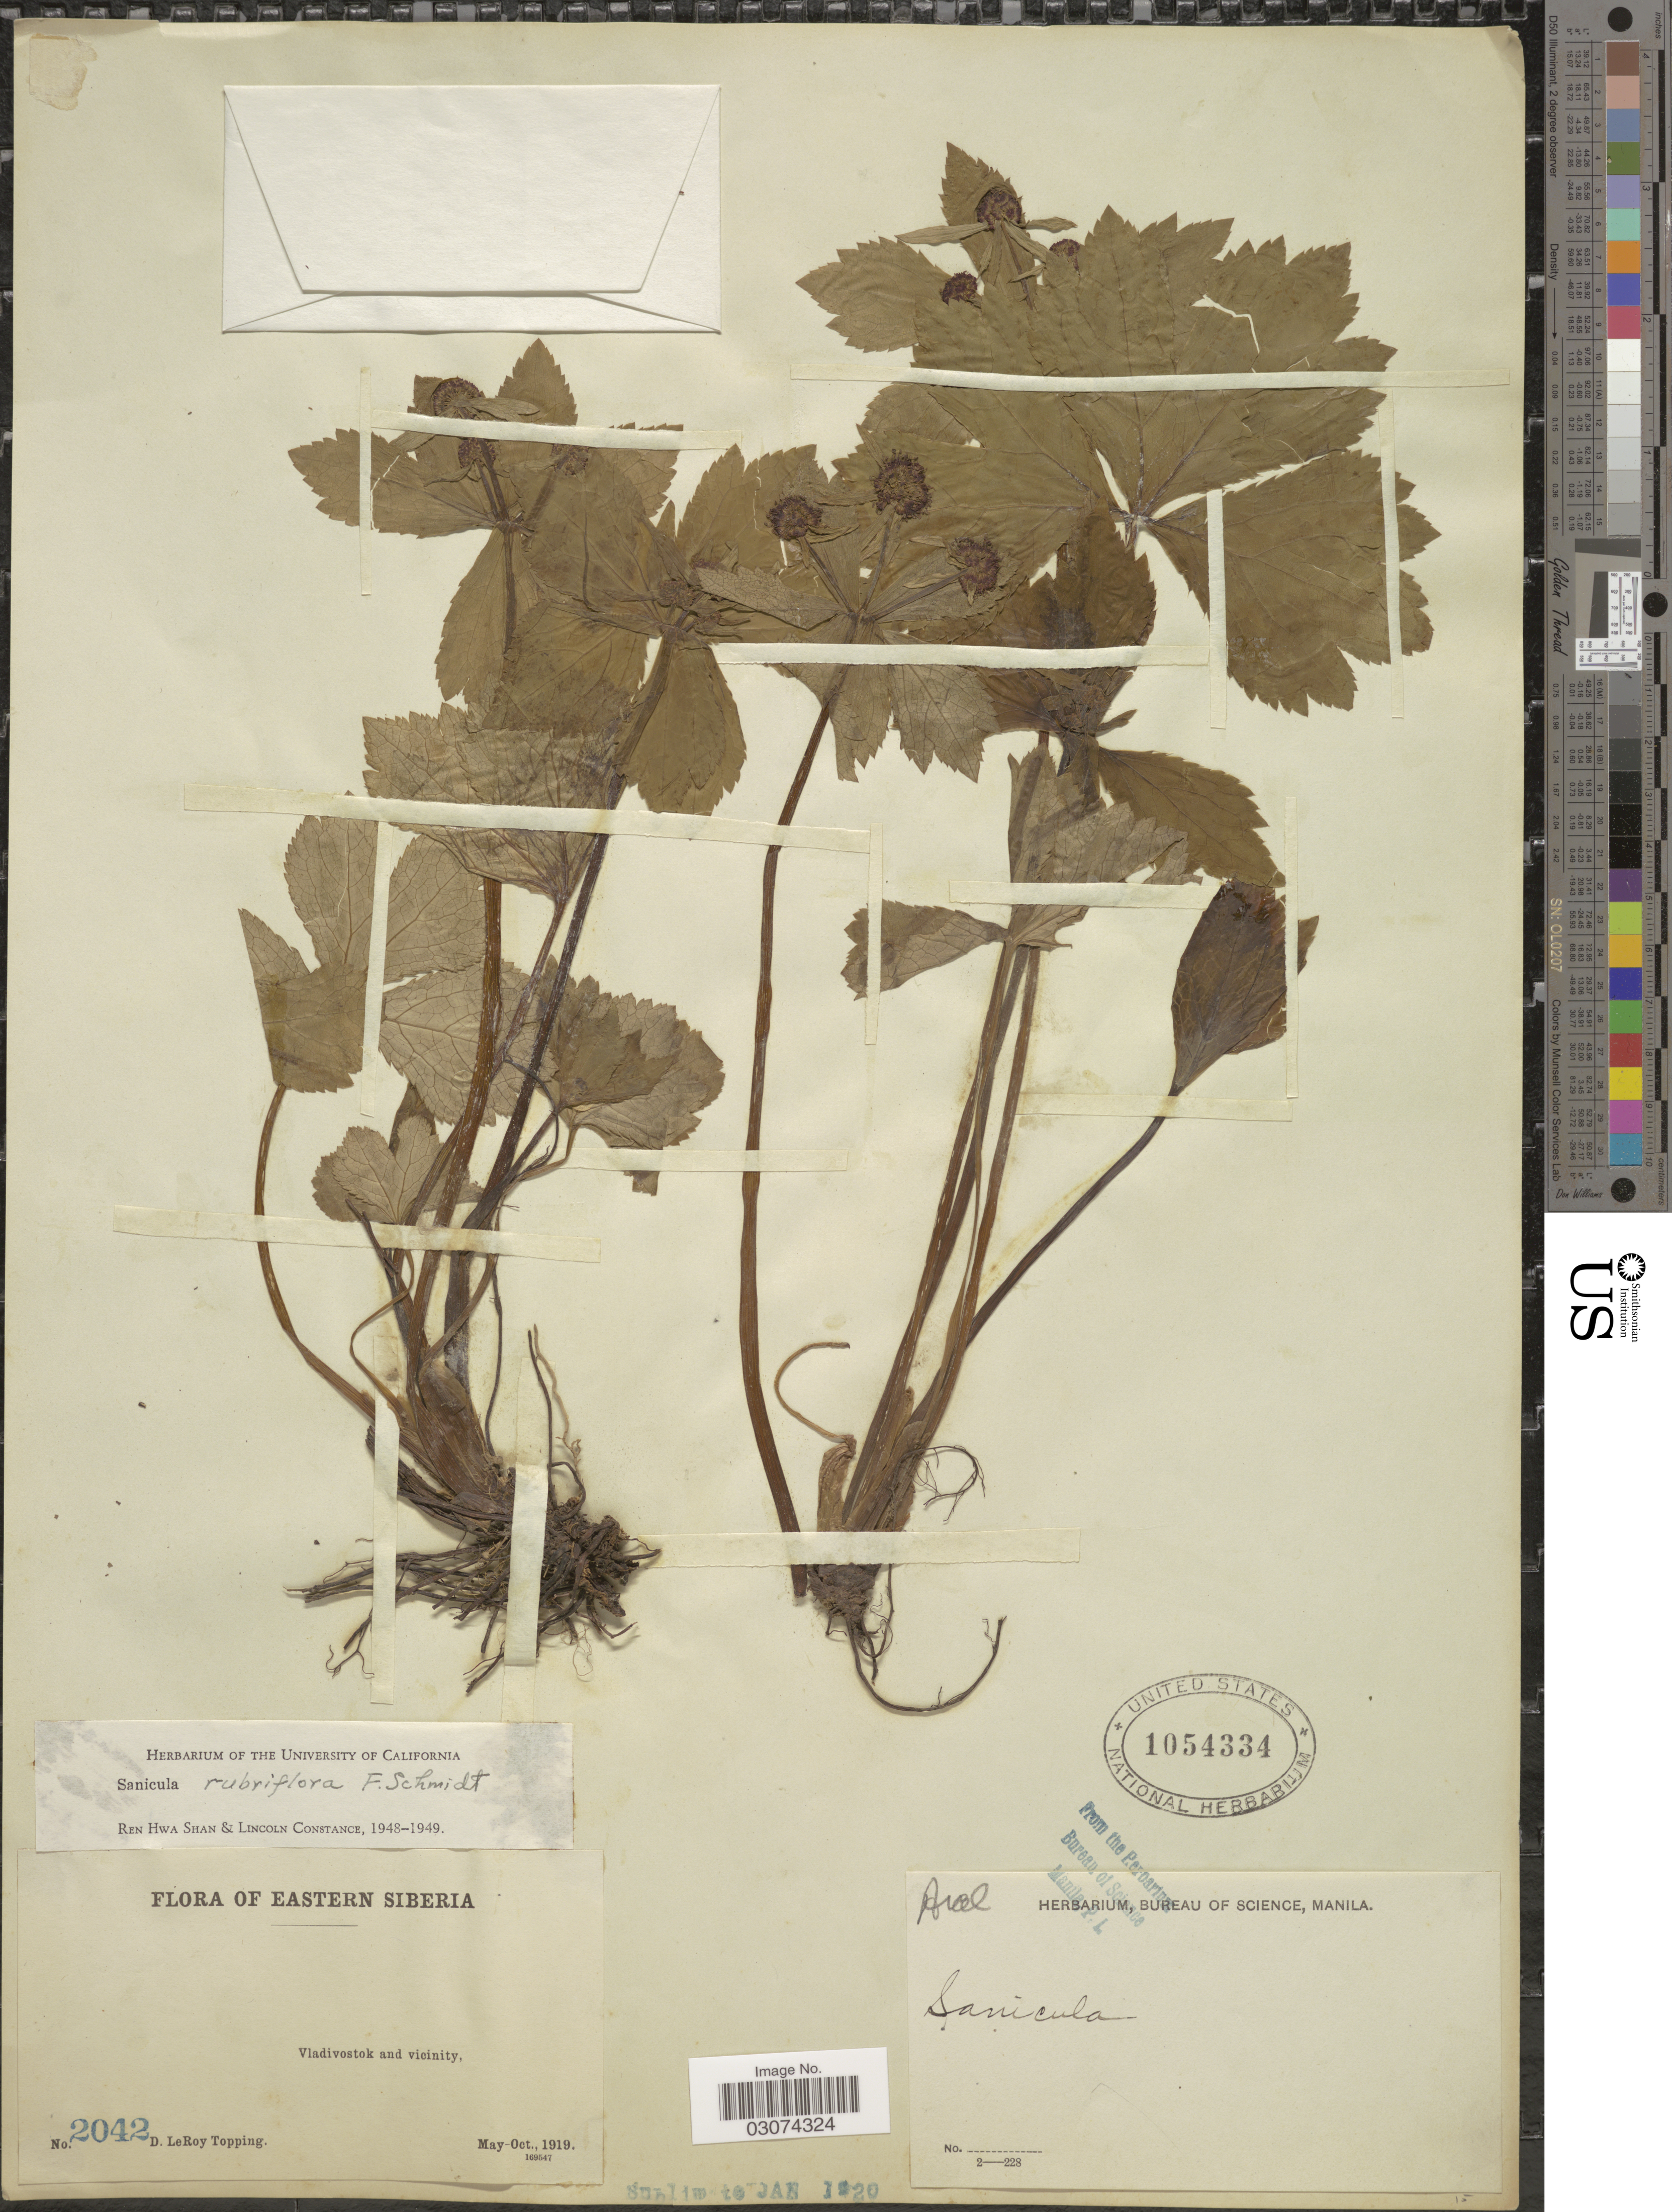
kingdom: Plantae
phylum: Tracheophyta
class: Magnoliopsida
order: Apiales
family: Apiaceae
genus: Sanicula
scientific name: Sanicula rubriflora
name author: F. Schmidt ex Maxim.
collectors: D. L. Topping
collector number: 2042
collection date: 1919-05/1919-10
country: Russian Federation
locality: Eastern Siberia. Vladivostok and vicinity.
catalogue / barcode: US 1054334